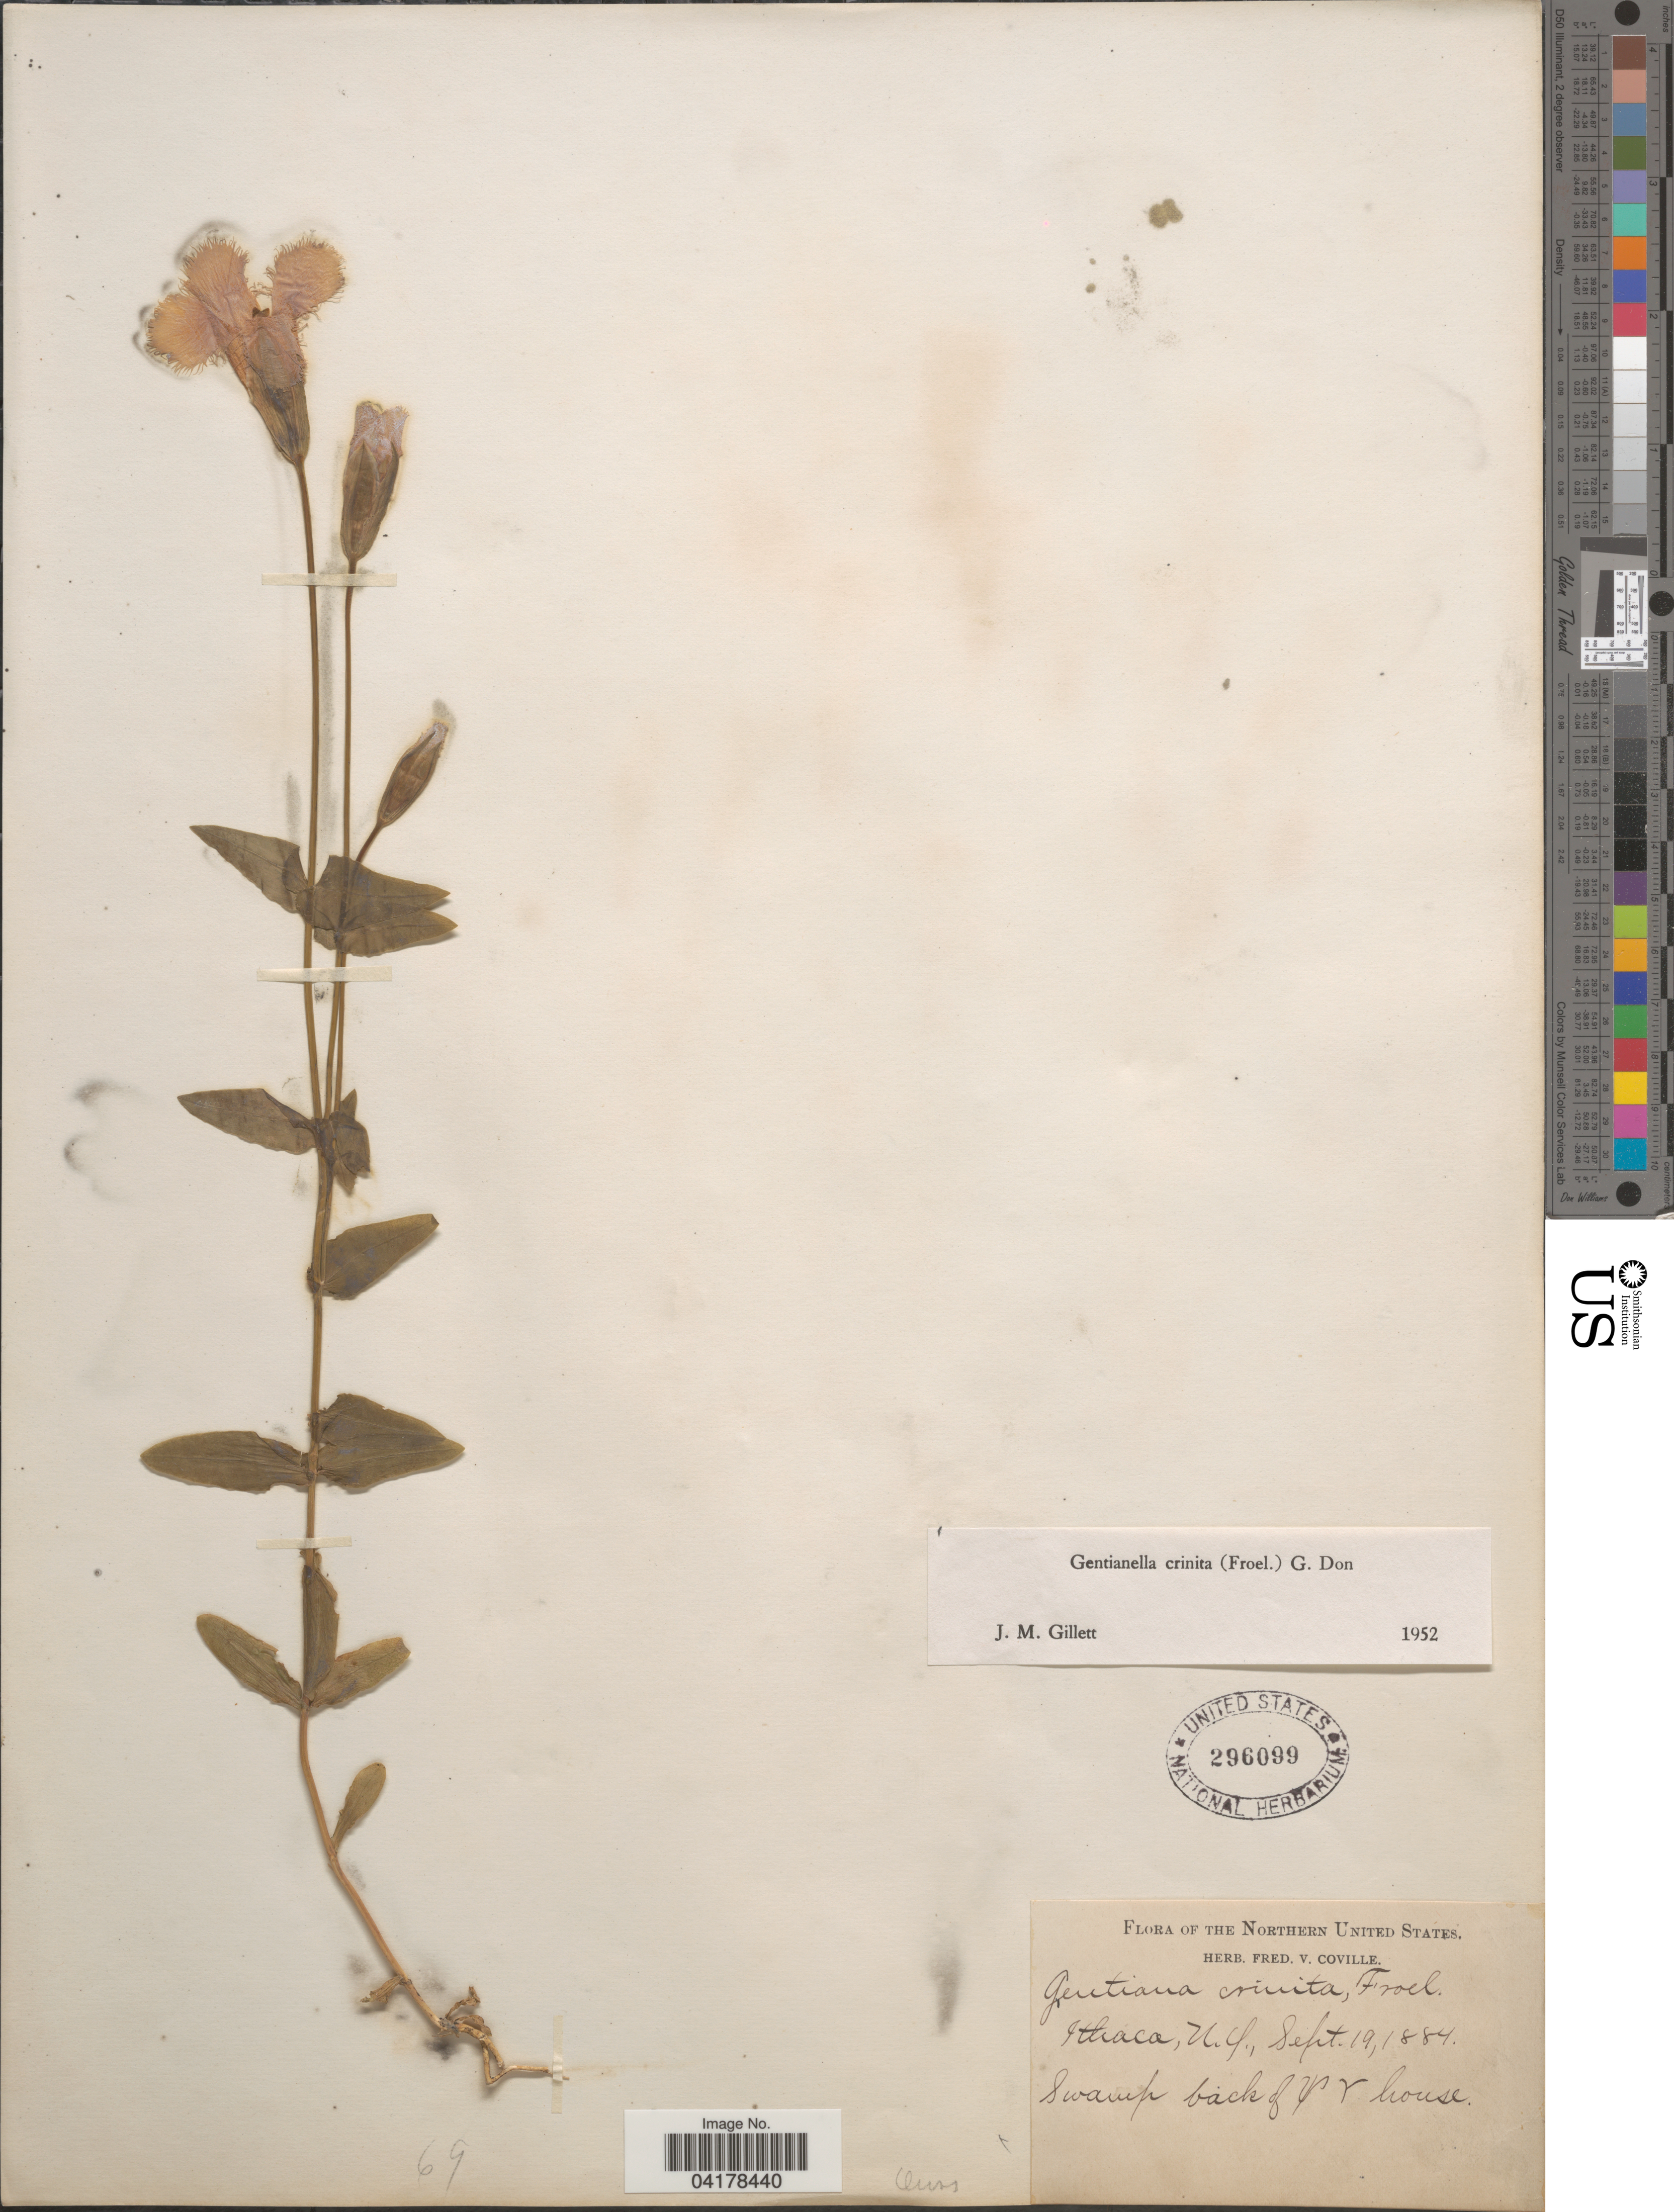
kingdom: Plantae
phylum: Tracheophyta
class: Magnoliopsida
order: Gentianales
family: Gentianaceae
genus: Gentianella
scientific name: Gentianella crinita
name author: (Froel.) G. Don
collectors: ex herb. Fred. V. Coville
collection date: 1884-09-19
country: United States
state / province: New York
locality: The Northern United States. Ithaca.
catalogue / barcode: US 296099